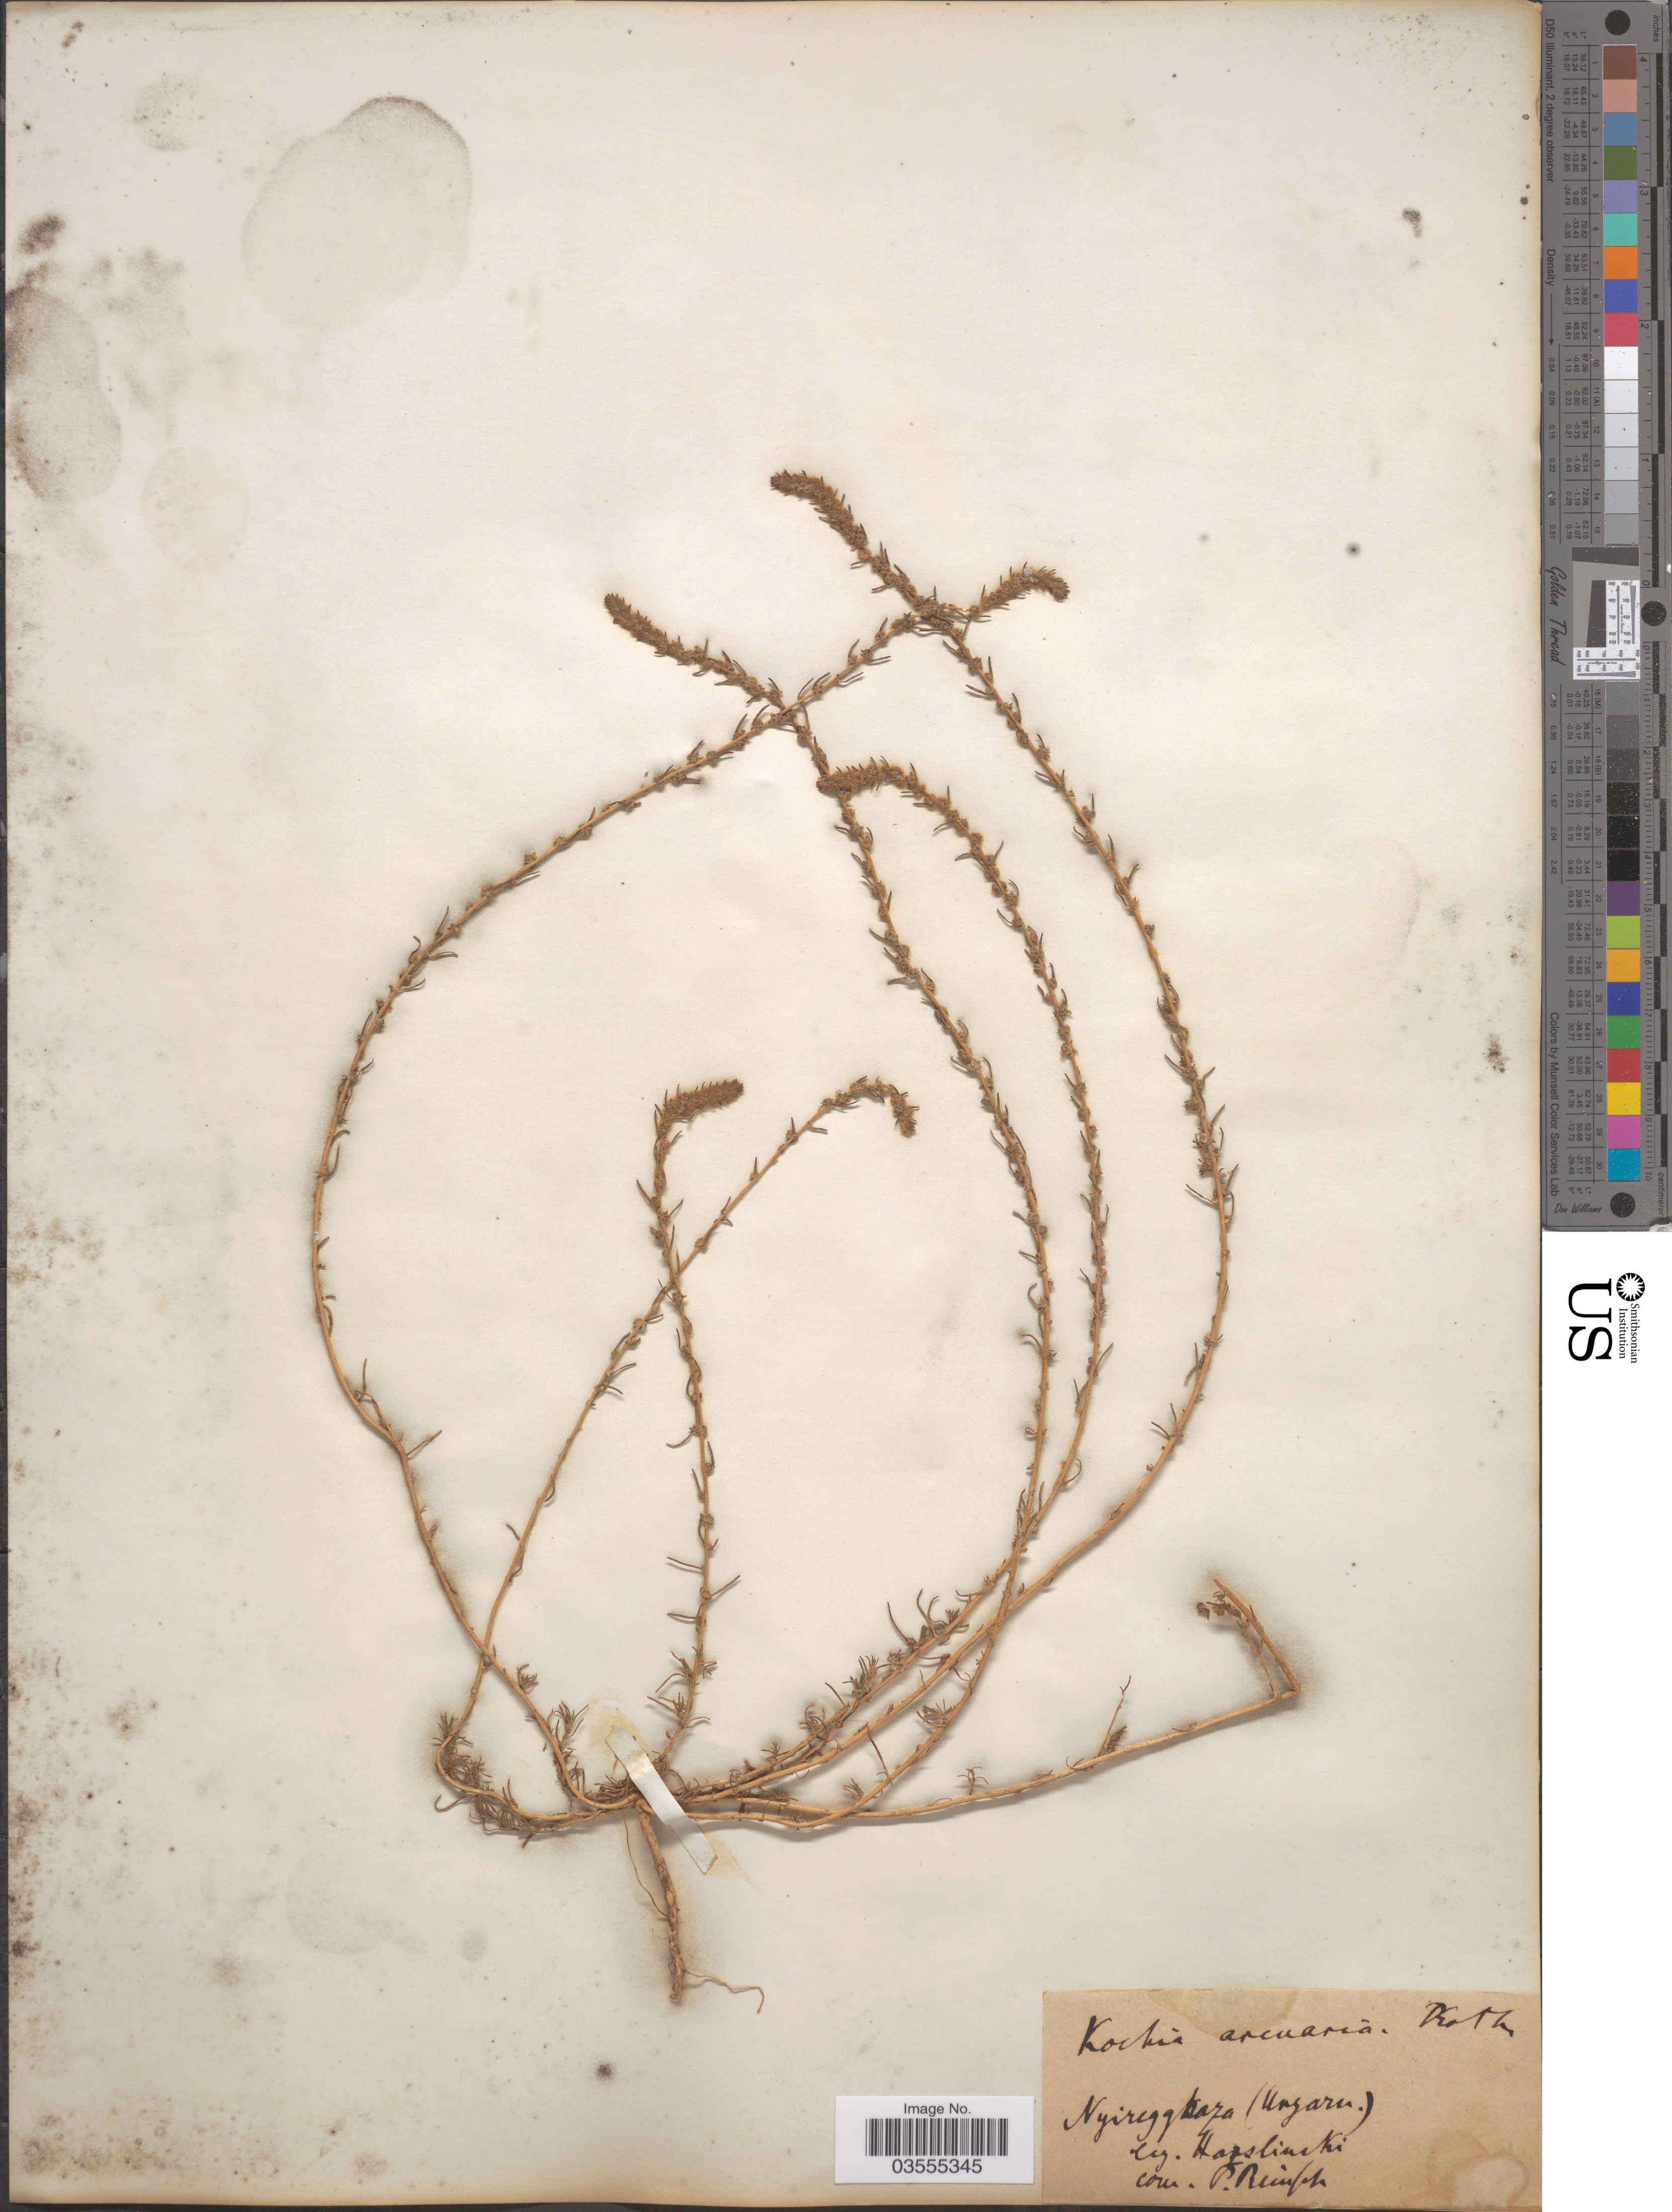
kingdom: Plantae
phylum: Tracheophyta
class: Magnoliopsida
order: Caryophyllales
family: Amaranthaceae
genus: Bassia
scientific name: Bassia laniflora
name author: (S.G. Gmel.) A.J. Scott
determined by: Strong, Mark T., (BOT), Smithsonian Institution - National Museum of Natural History (UNITED STATES)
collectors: Hazslinszky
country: Hungary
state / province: Nyíregyháza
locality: Ungarn.